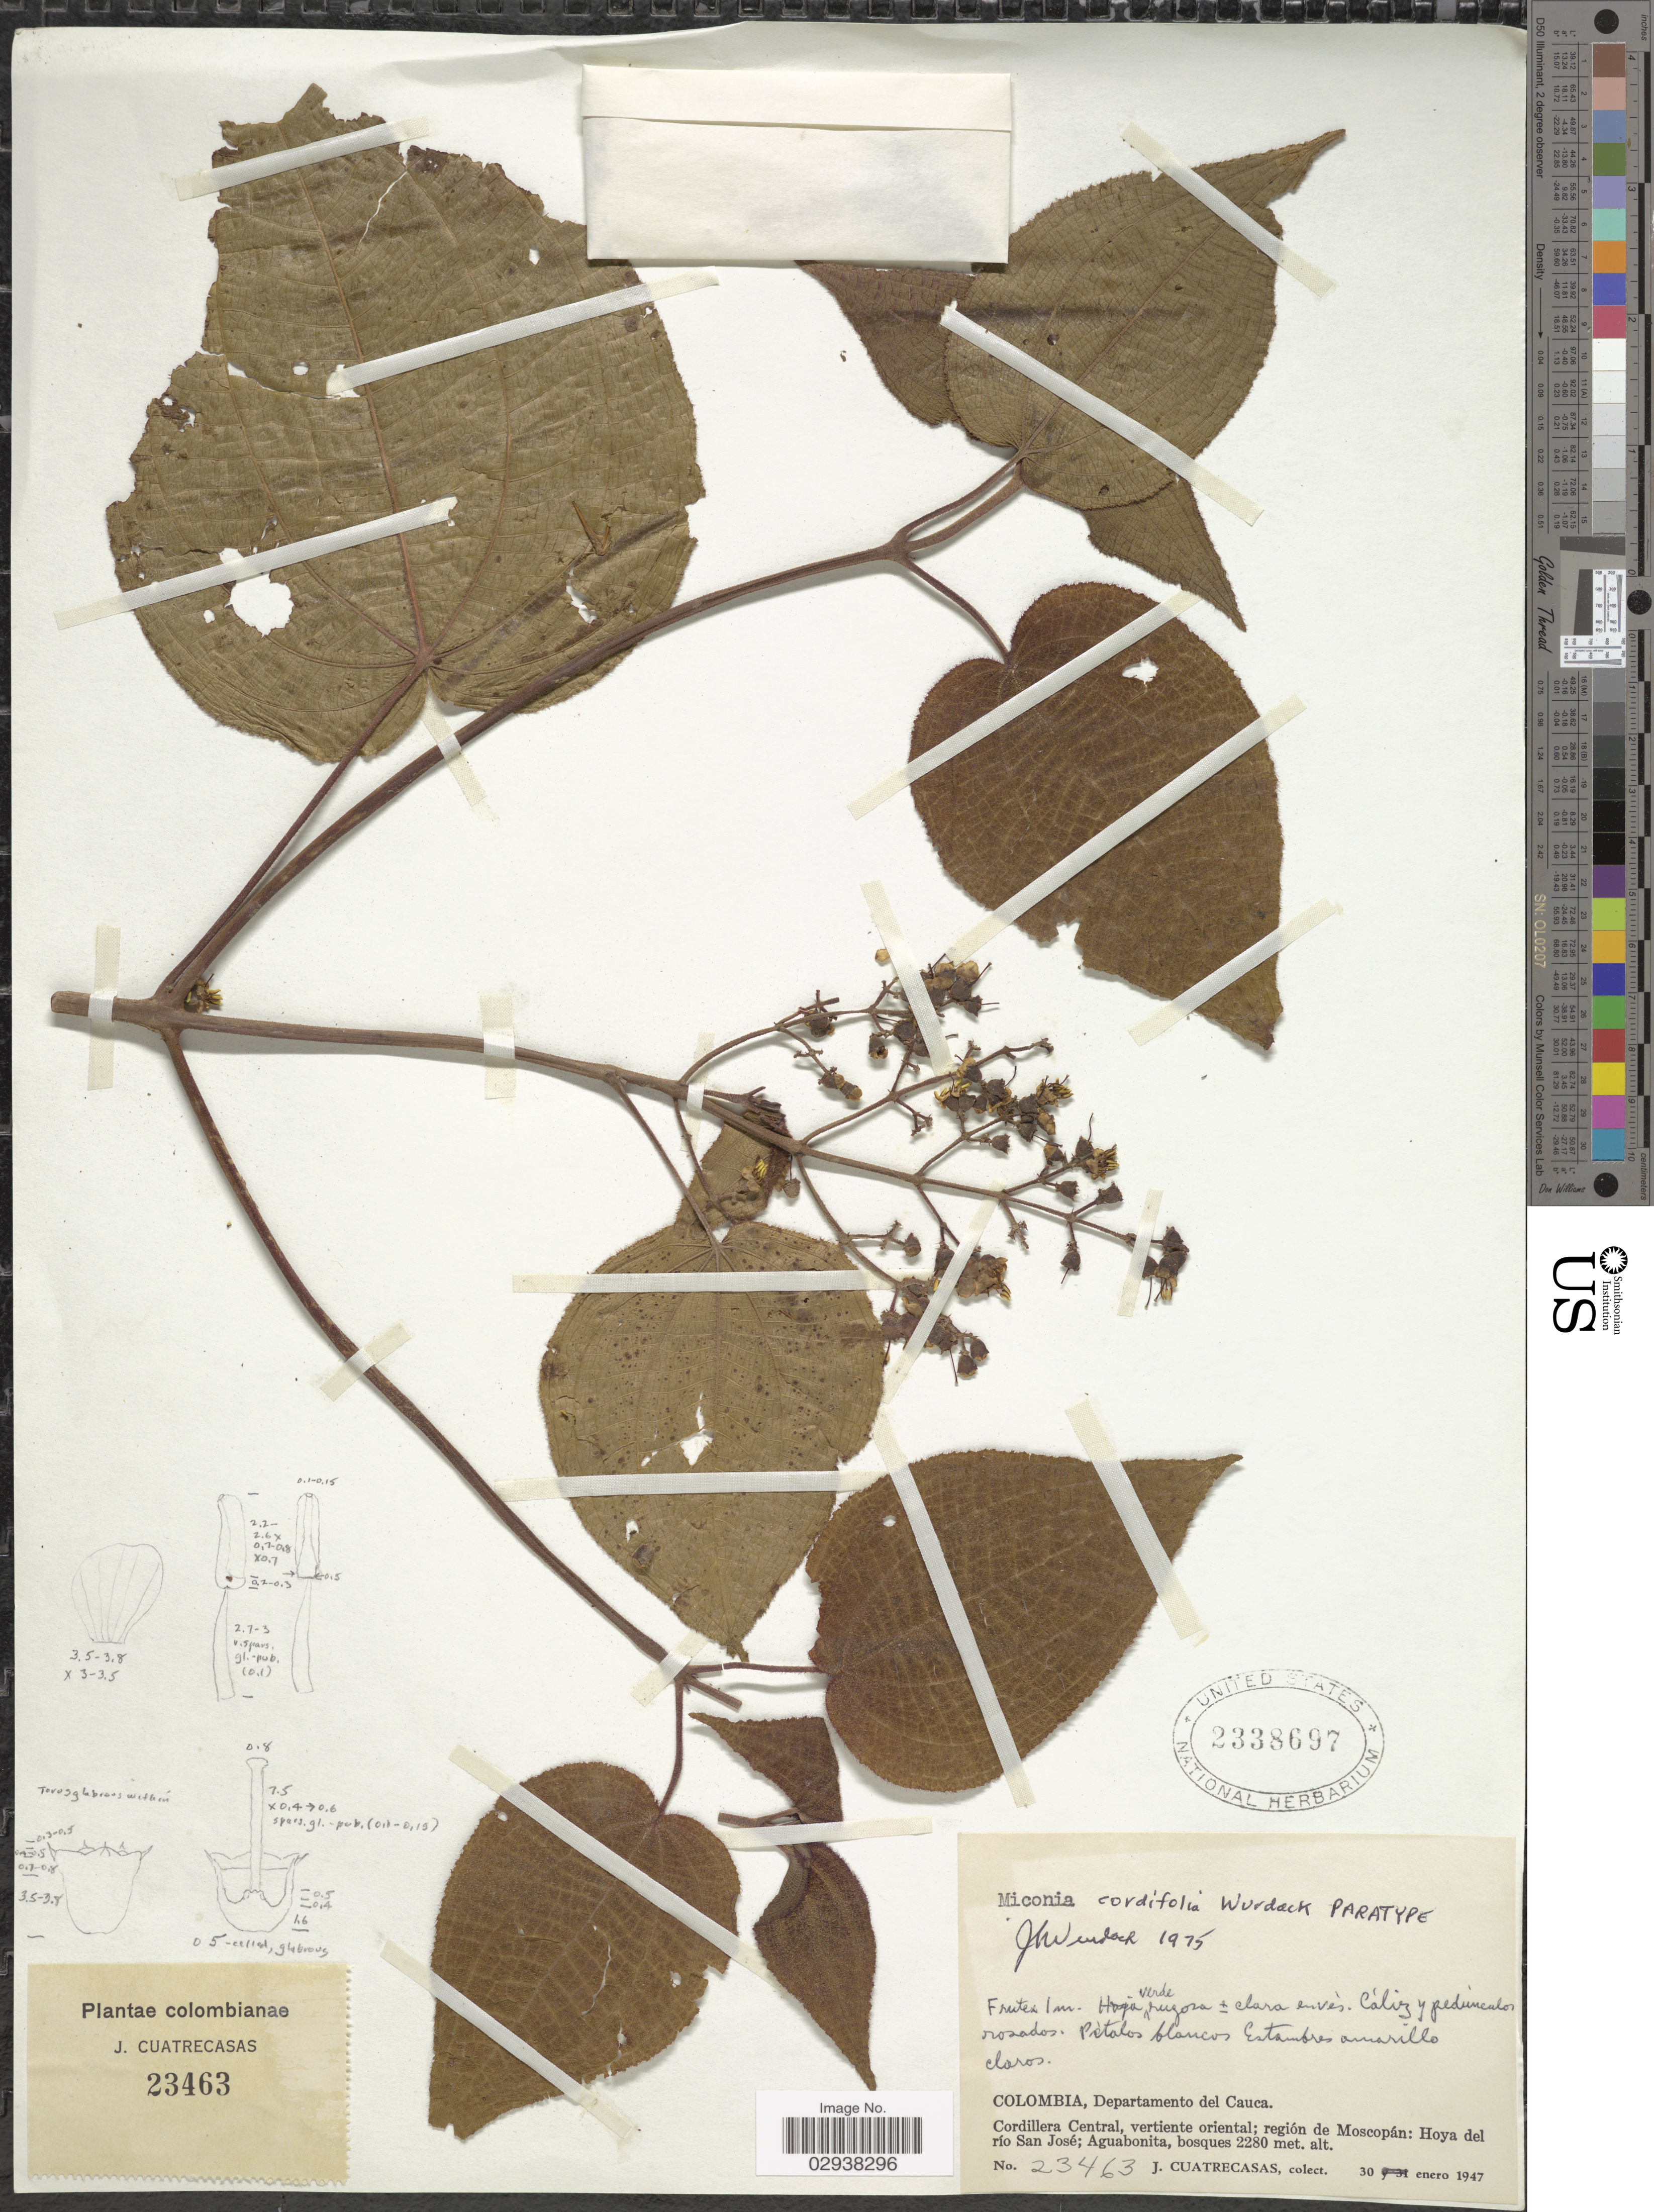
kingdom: Plantae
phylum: Tracheophyta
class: Magnoliopsida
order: Myrtales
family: Melastomataceae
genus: Miconia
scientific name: Miconia cordifolia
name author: Wurdack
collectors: J. Cuatrecasas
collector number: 23463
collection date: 1947-01-30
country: Colombia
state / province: Cauca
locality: Departamento del Cauca. Cordillera Central, vertiente oriental; región de Moscopán: Hoya del río San José; Aguabonita.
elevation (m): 2280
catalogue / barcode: US 2338697